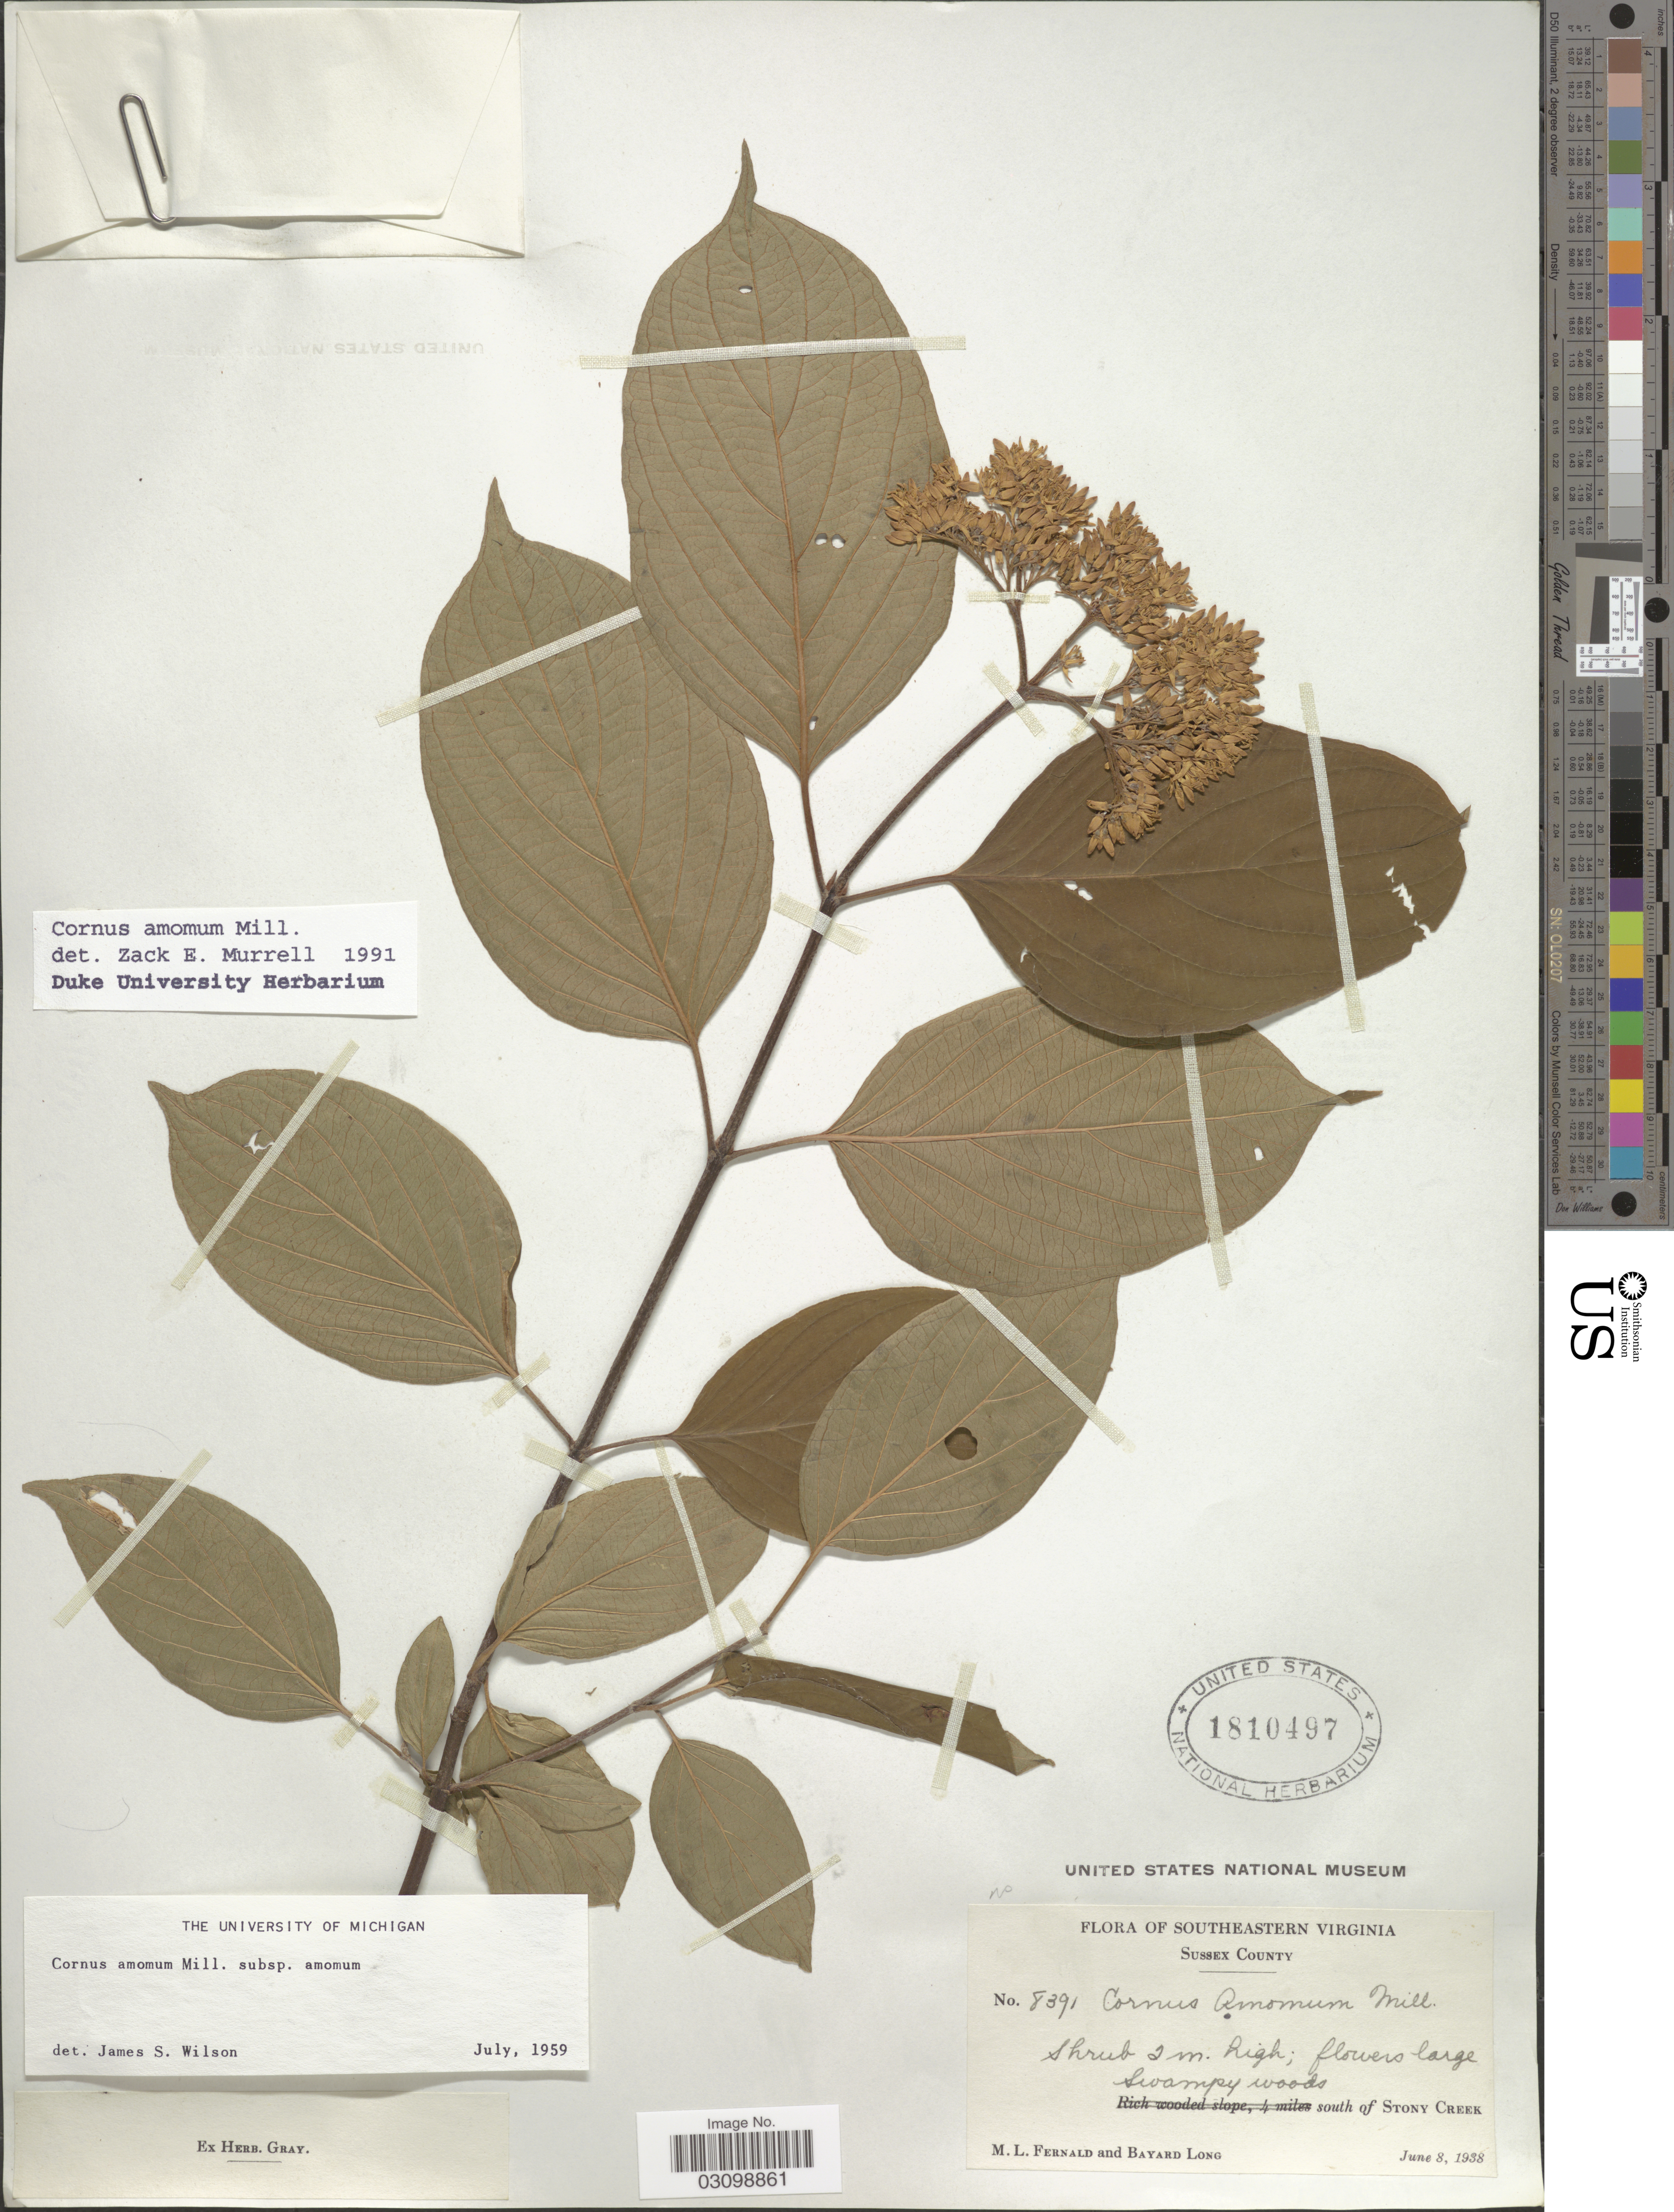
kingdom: Plantae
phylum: Tracheophyta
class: Magnoliopsida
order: Cornales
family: Cornaceae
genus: Cornus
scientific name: Cornus amomum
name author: Mill.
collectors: M. L. Fernald & B. Long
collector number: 8391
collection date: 1938-06-08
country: United States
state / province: Virginia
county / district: Sussex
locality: Southeastern Virginia. Sussex County. Swampy woods south of Stony Creek.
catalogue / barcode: US 1810497